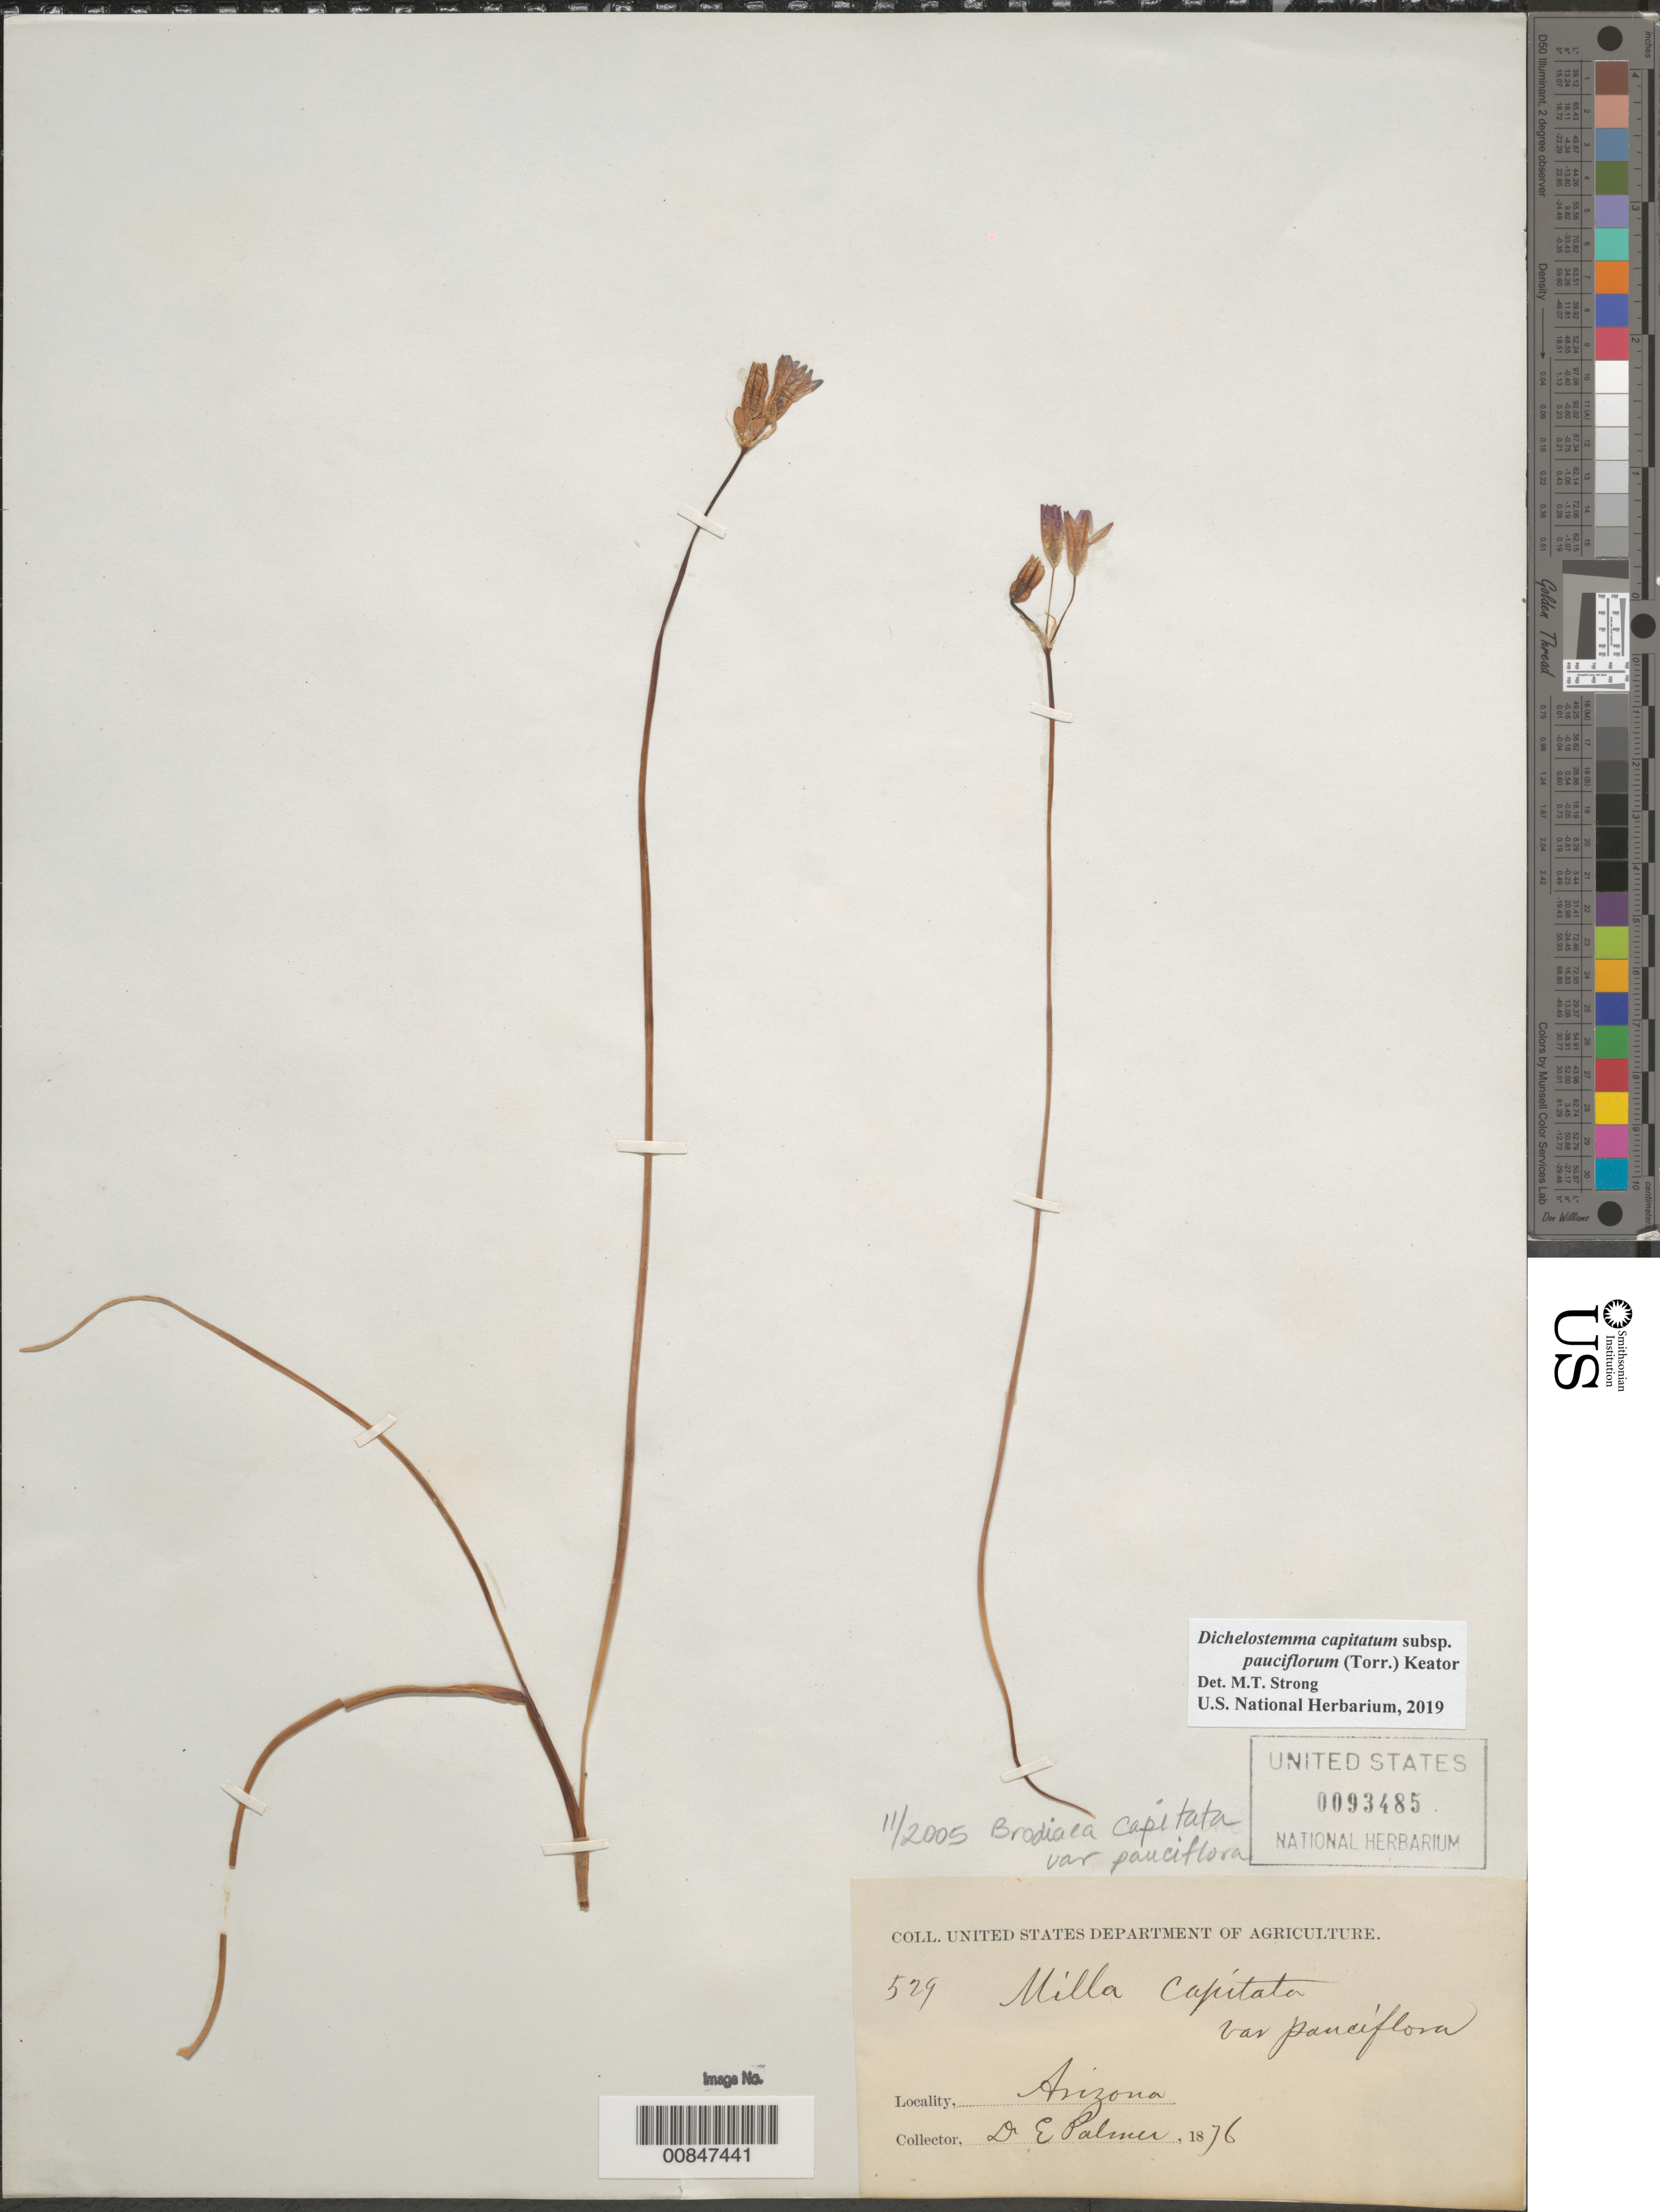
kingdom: Plantae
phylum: Tracheophyta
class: Liliopsida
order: Asparagales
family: Asparagaceae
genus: Dichelostemma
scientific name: Dichelostemma capitatum subsp. pauciflorum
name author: (Torr.) Keator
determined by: Strong, Mark T., (BOT), Smithsonian Institution - National Museum of Natural History (UNITED STATES)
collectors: E. Palmer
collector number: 529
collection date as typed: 1876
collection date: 1876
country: United States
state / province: Arizona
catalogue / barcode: US 93485